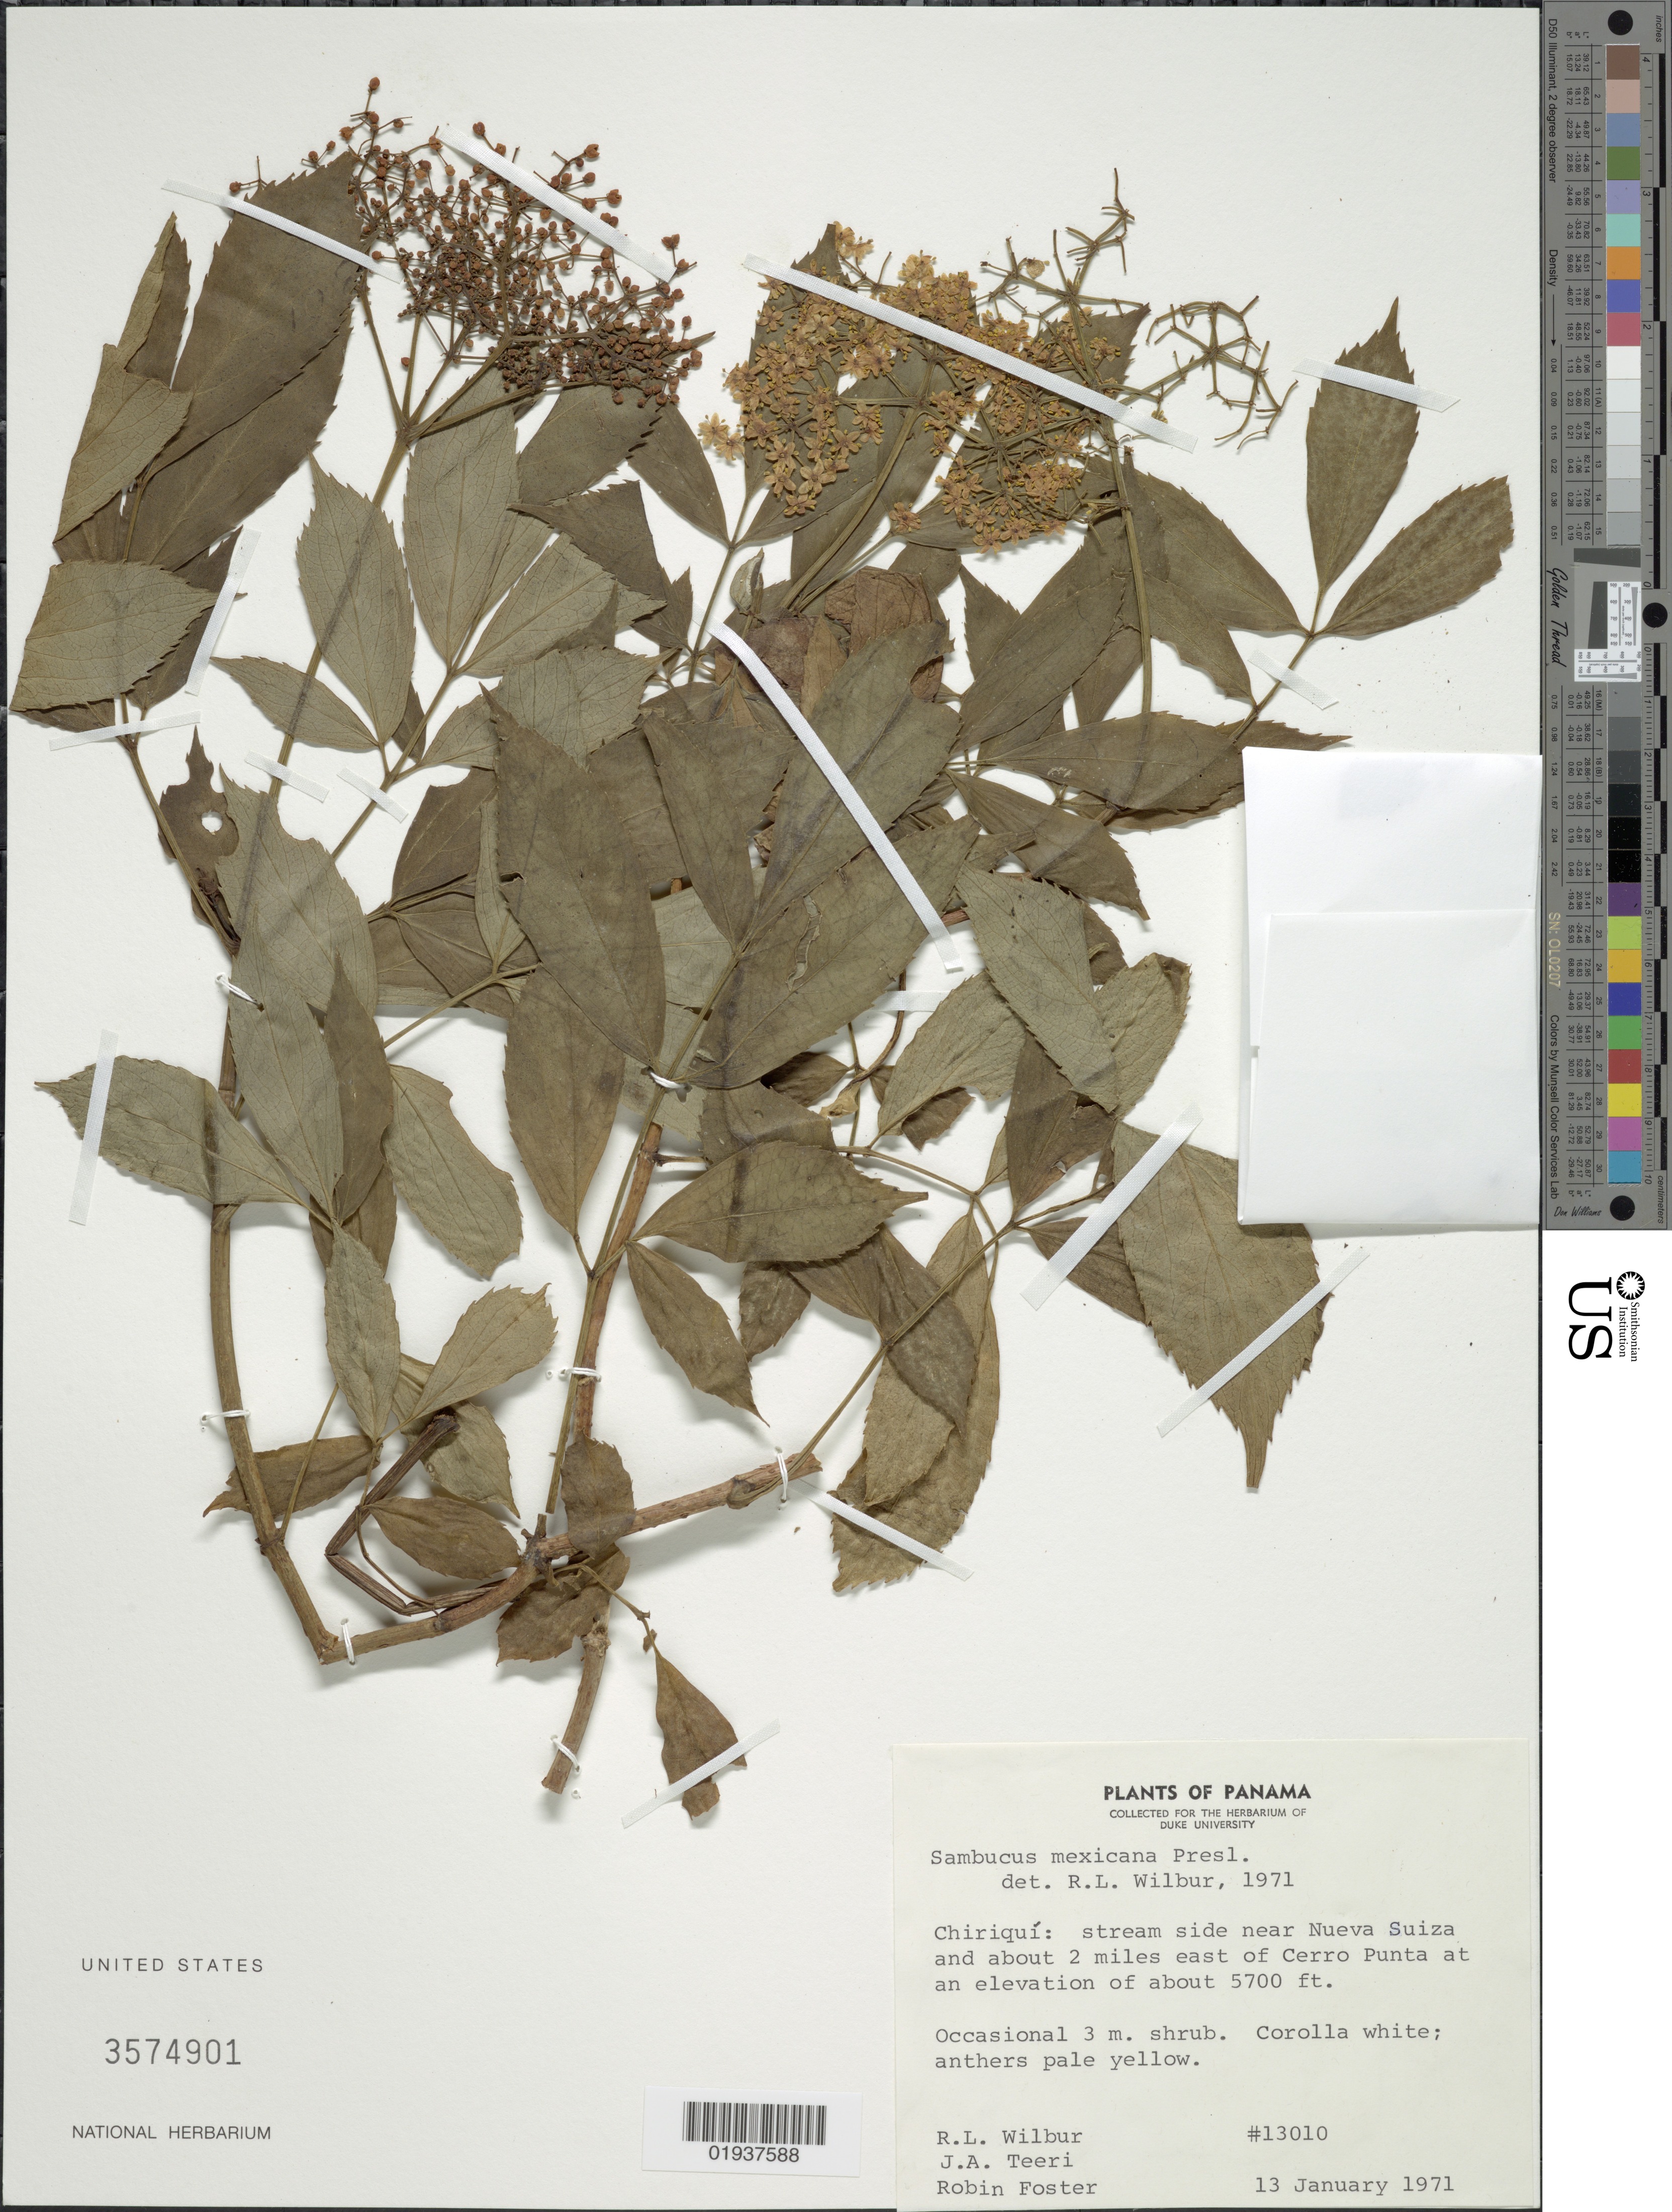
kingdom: Plantae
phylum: Tracheophyta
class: Magnoliopsida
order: Dipsacales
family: Viburnaceae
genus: Sambucus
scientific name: Sambucus mexicana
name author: C. Presl ex DC.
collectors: R. L. Wilbur, J. Teeri & R. B. Foster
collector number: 13010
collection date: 1971-01-13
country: Panama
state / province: Chiriqui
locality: Stream side near Nueva Suiza and about 2 miles east of Cerro Punta.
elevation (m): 1737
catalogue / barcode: US 3574901